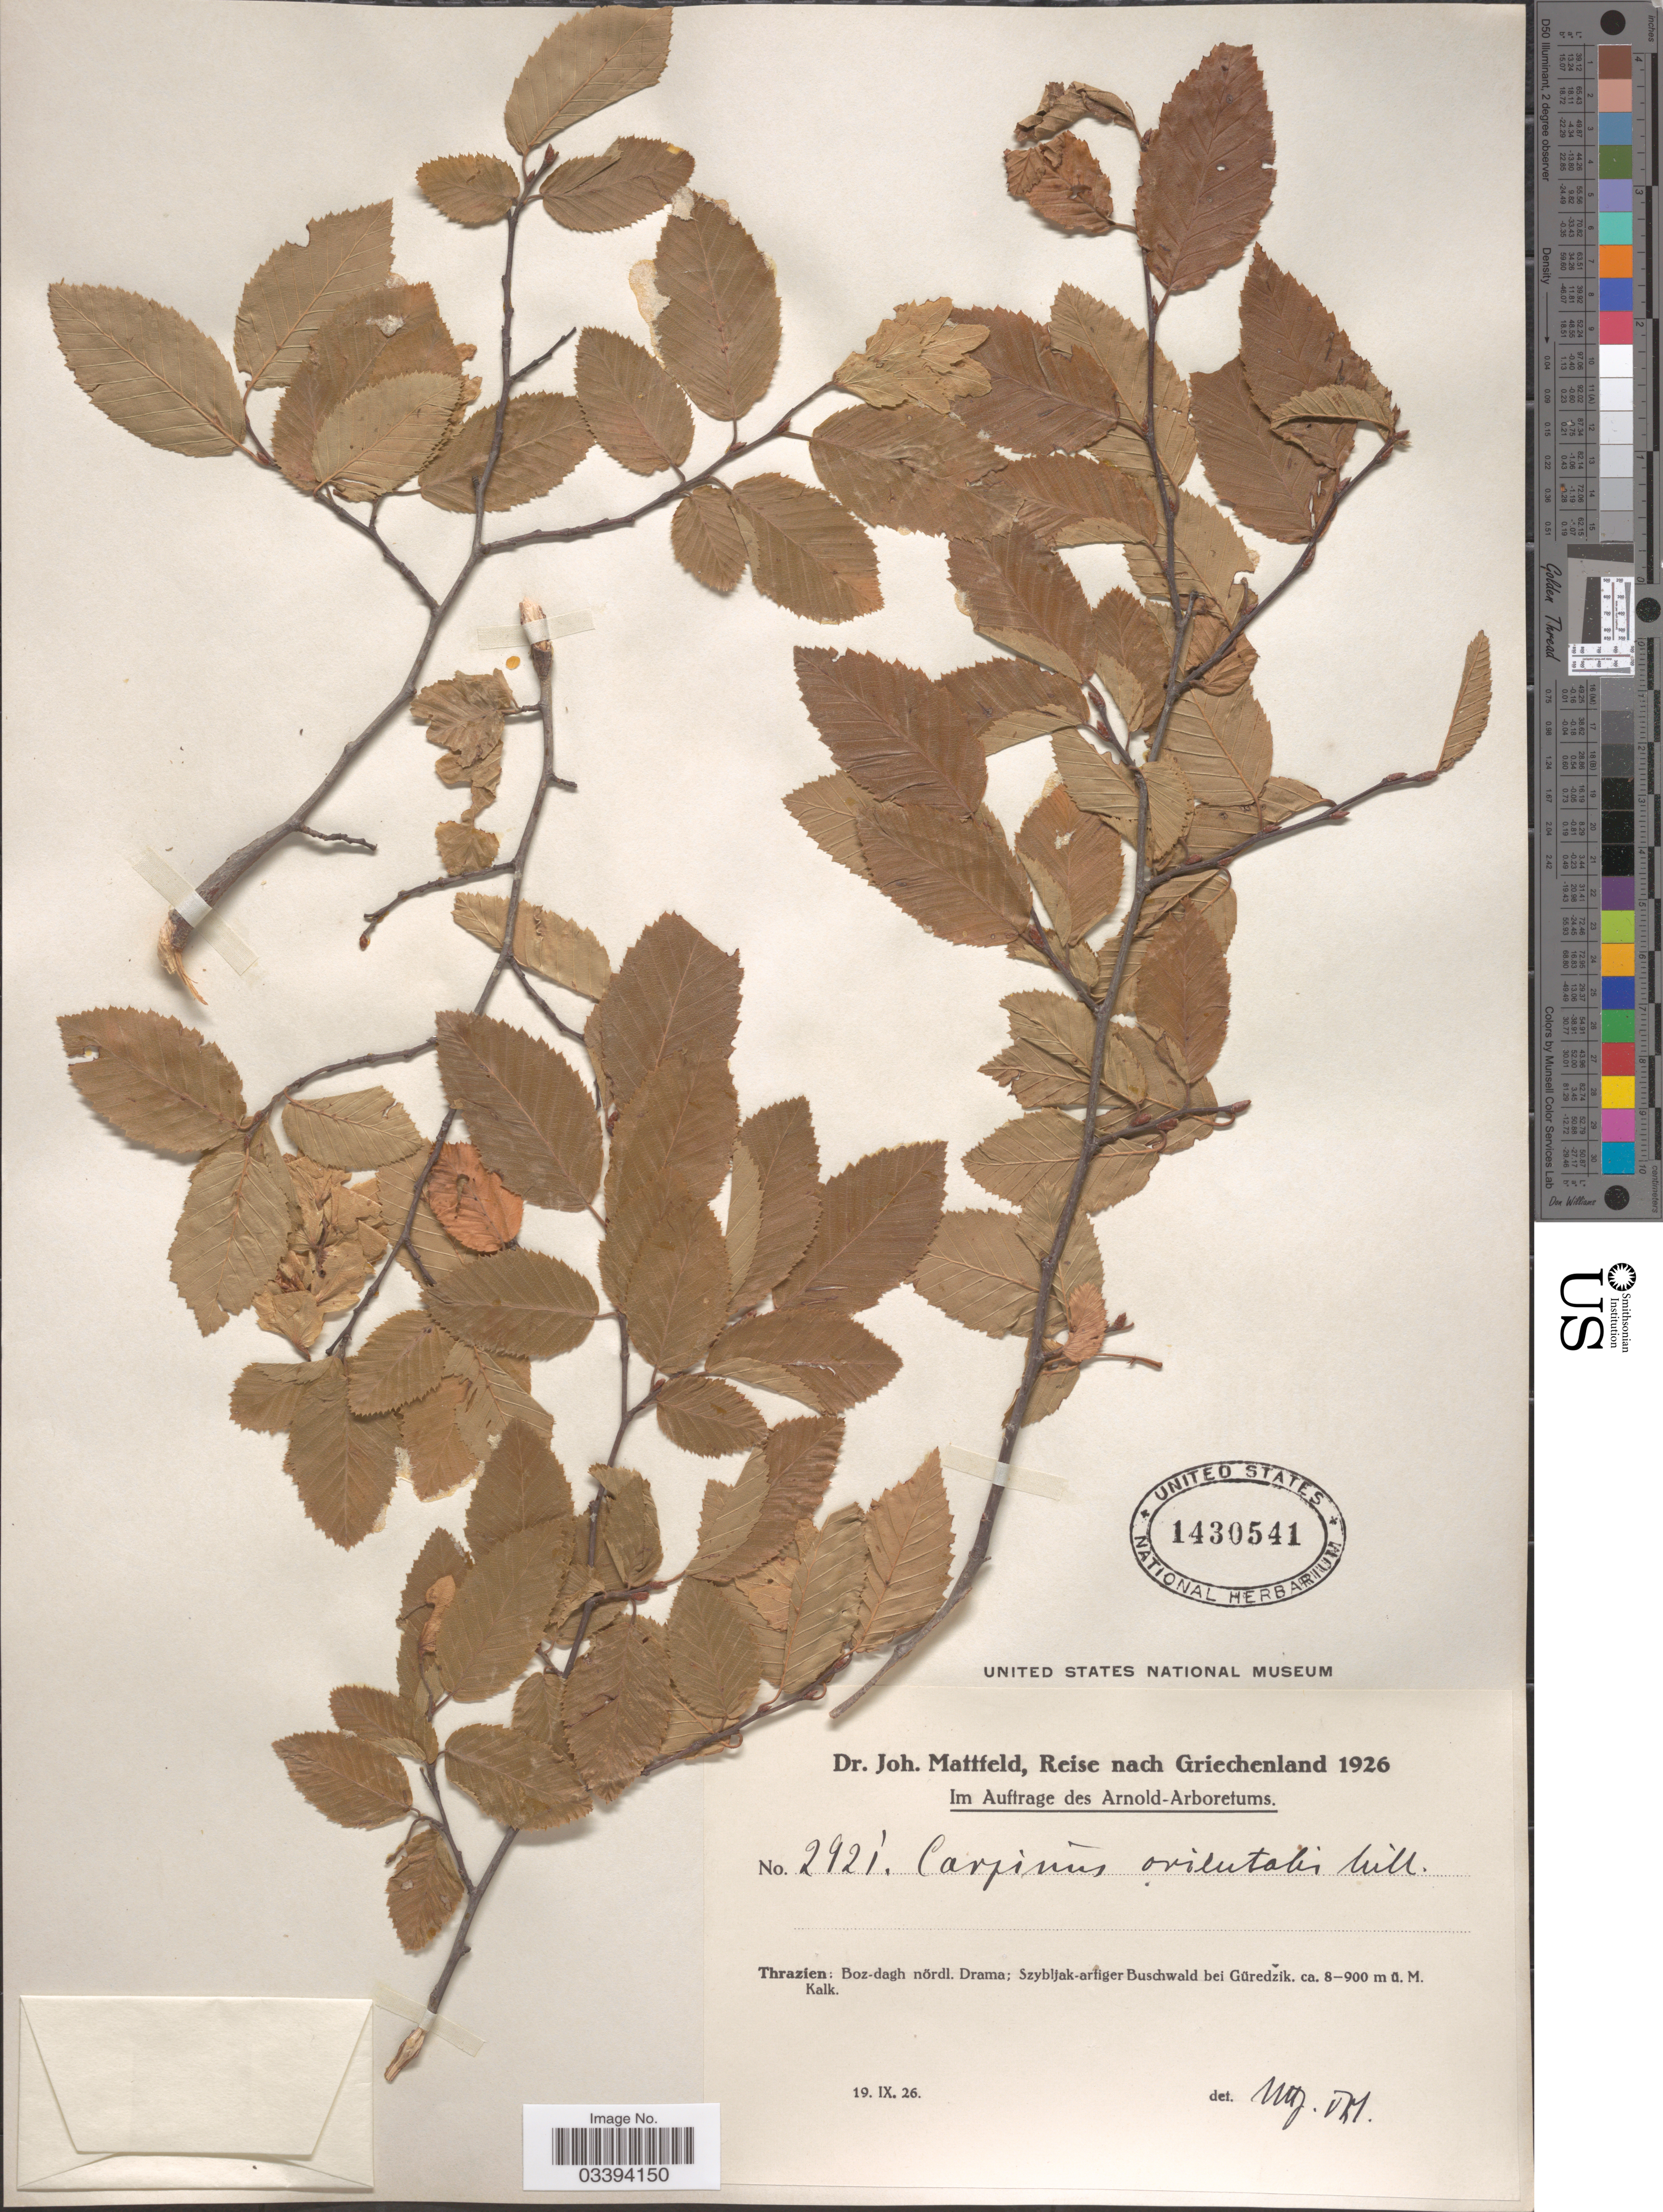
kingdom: Plantae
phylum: Tracheophyta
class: Magnoliopsida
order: Fagales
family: Betulaceae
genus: Carpinus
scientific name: Carpinus orientalis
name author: Mill.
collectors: J. Mattfeld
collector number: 2921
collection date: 1926-09-19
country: Greece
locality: Thrazien: Boz-dagh nördl. Drama: Szybljak-arfiger Buschwald bei Güredzik.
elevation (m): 800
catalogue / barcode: US 1430541